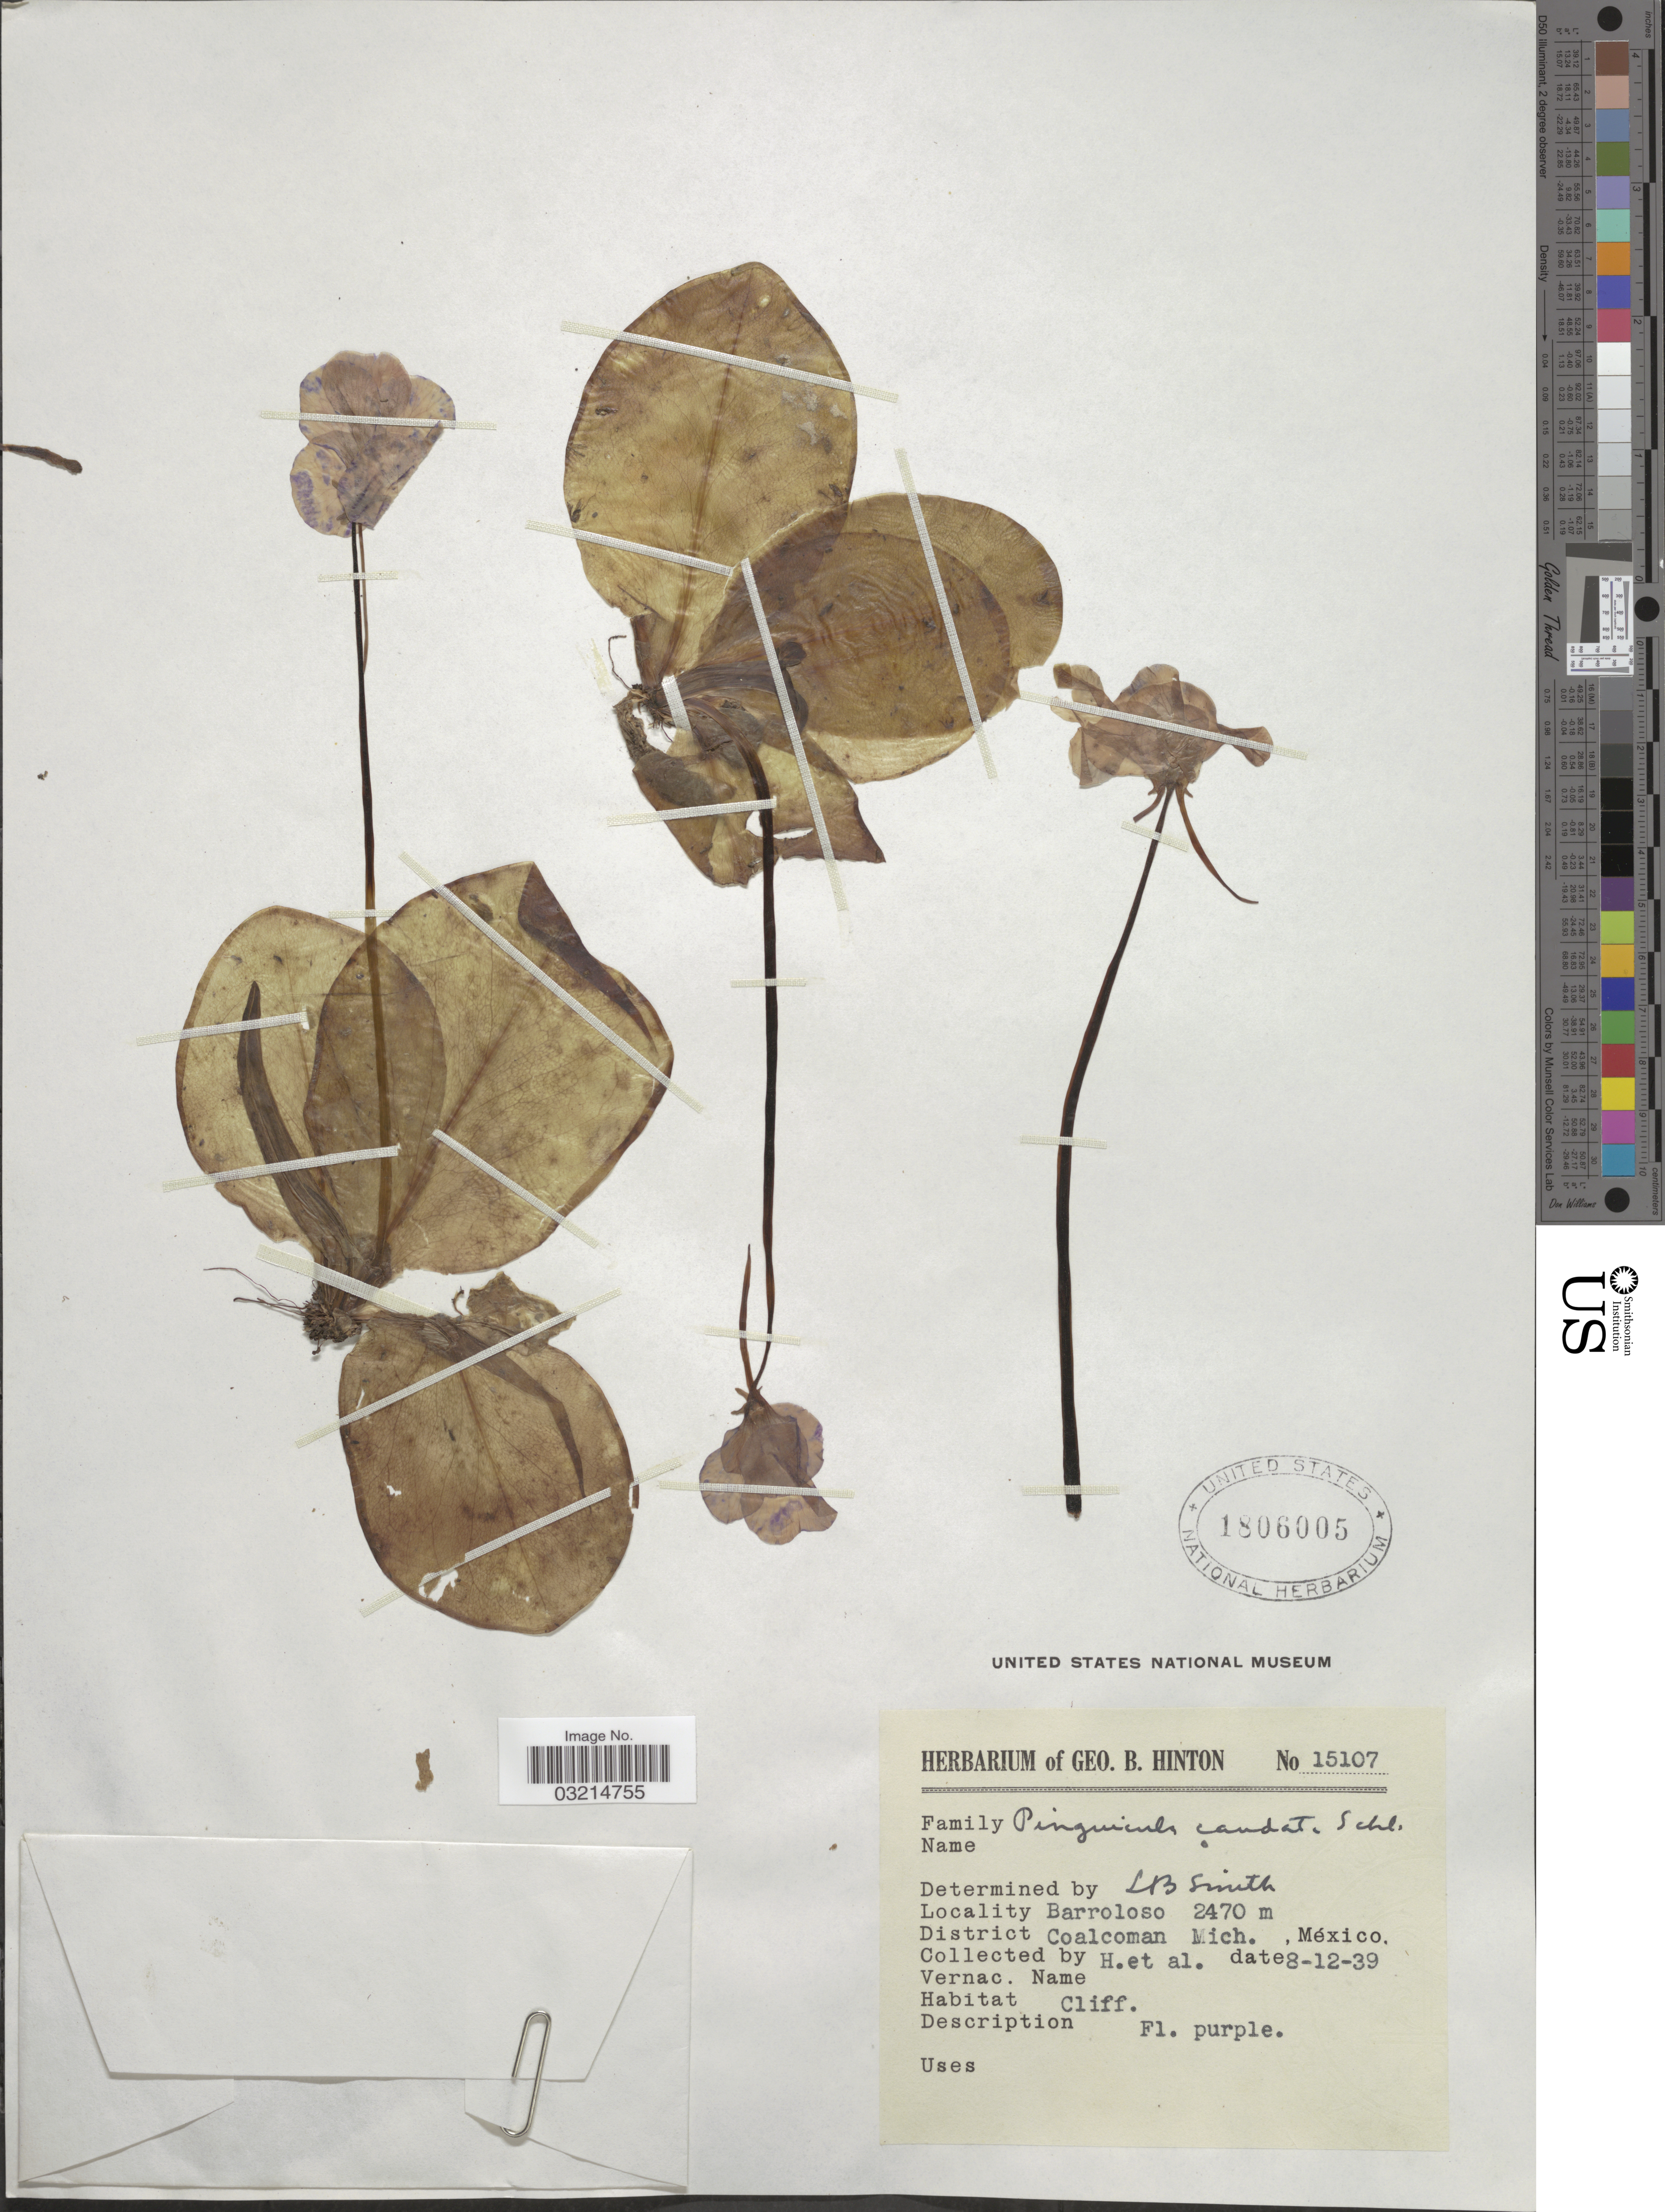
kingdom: Plantae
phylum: Tracheophyta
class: Magnoliopsida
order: Lamiales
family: Lentibulariaceae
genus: Pinguicula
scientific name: Pinguicula caudata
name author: Schltdl.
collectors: G. B. Hinton & et al.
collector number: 15107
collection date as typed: Transcribed d/m/y: 8/12/39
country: Mexico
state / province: Michoacán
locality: Barroloso, District Coalcoman.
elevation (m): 2470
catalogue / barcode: US 1806005